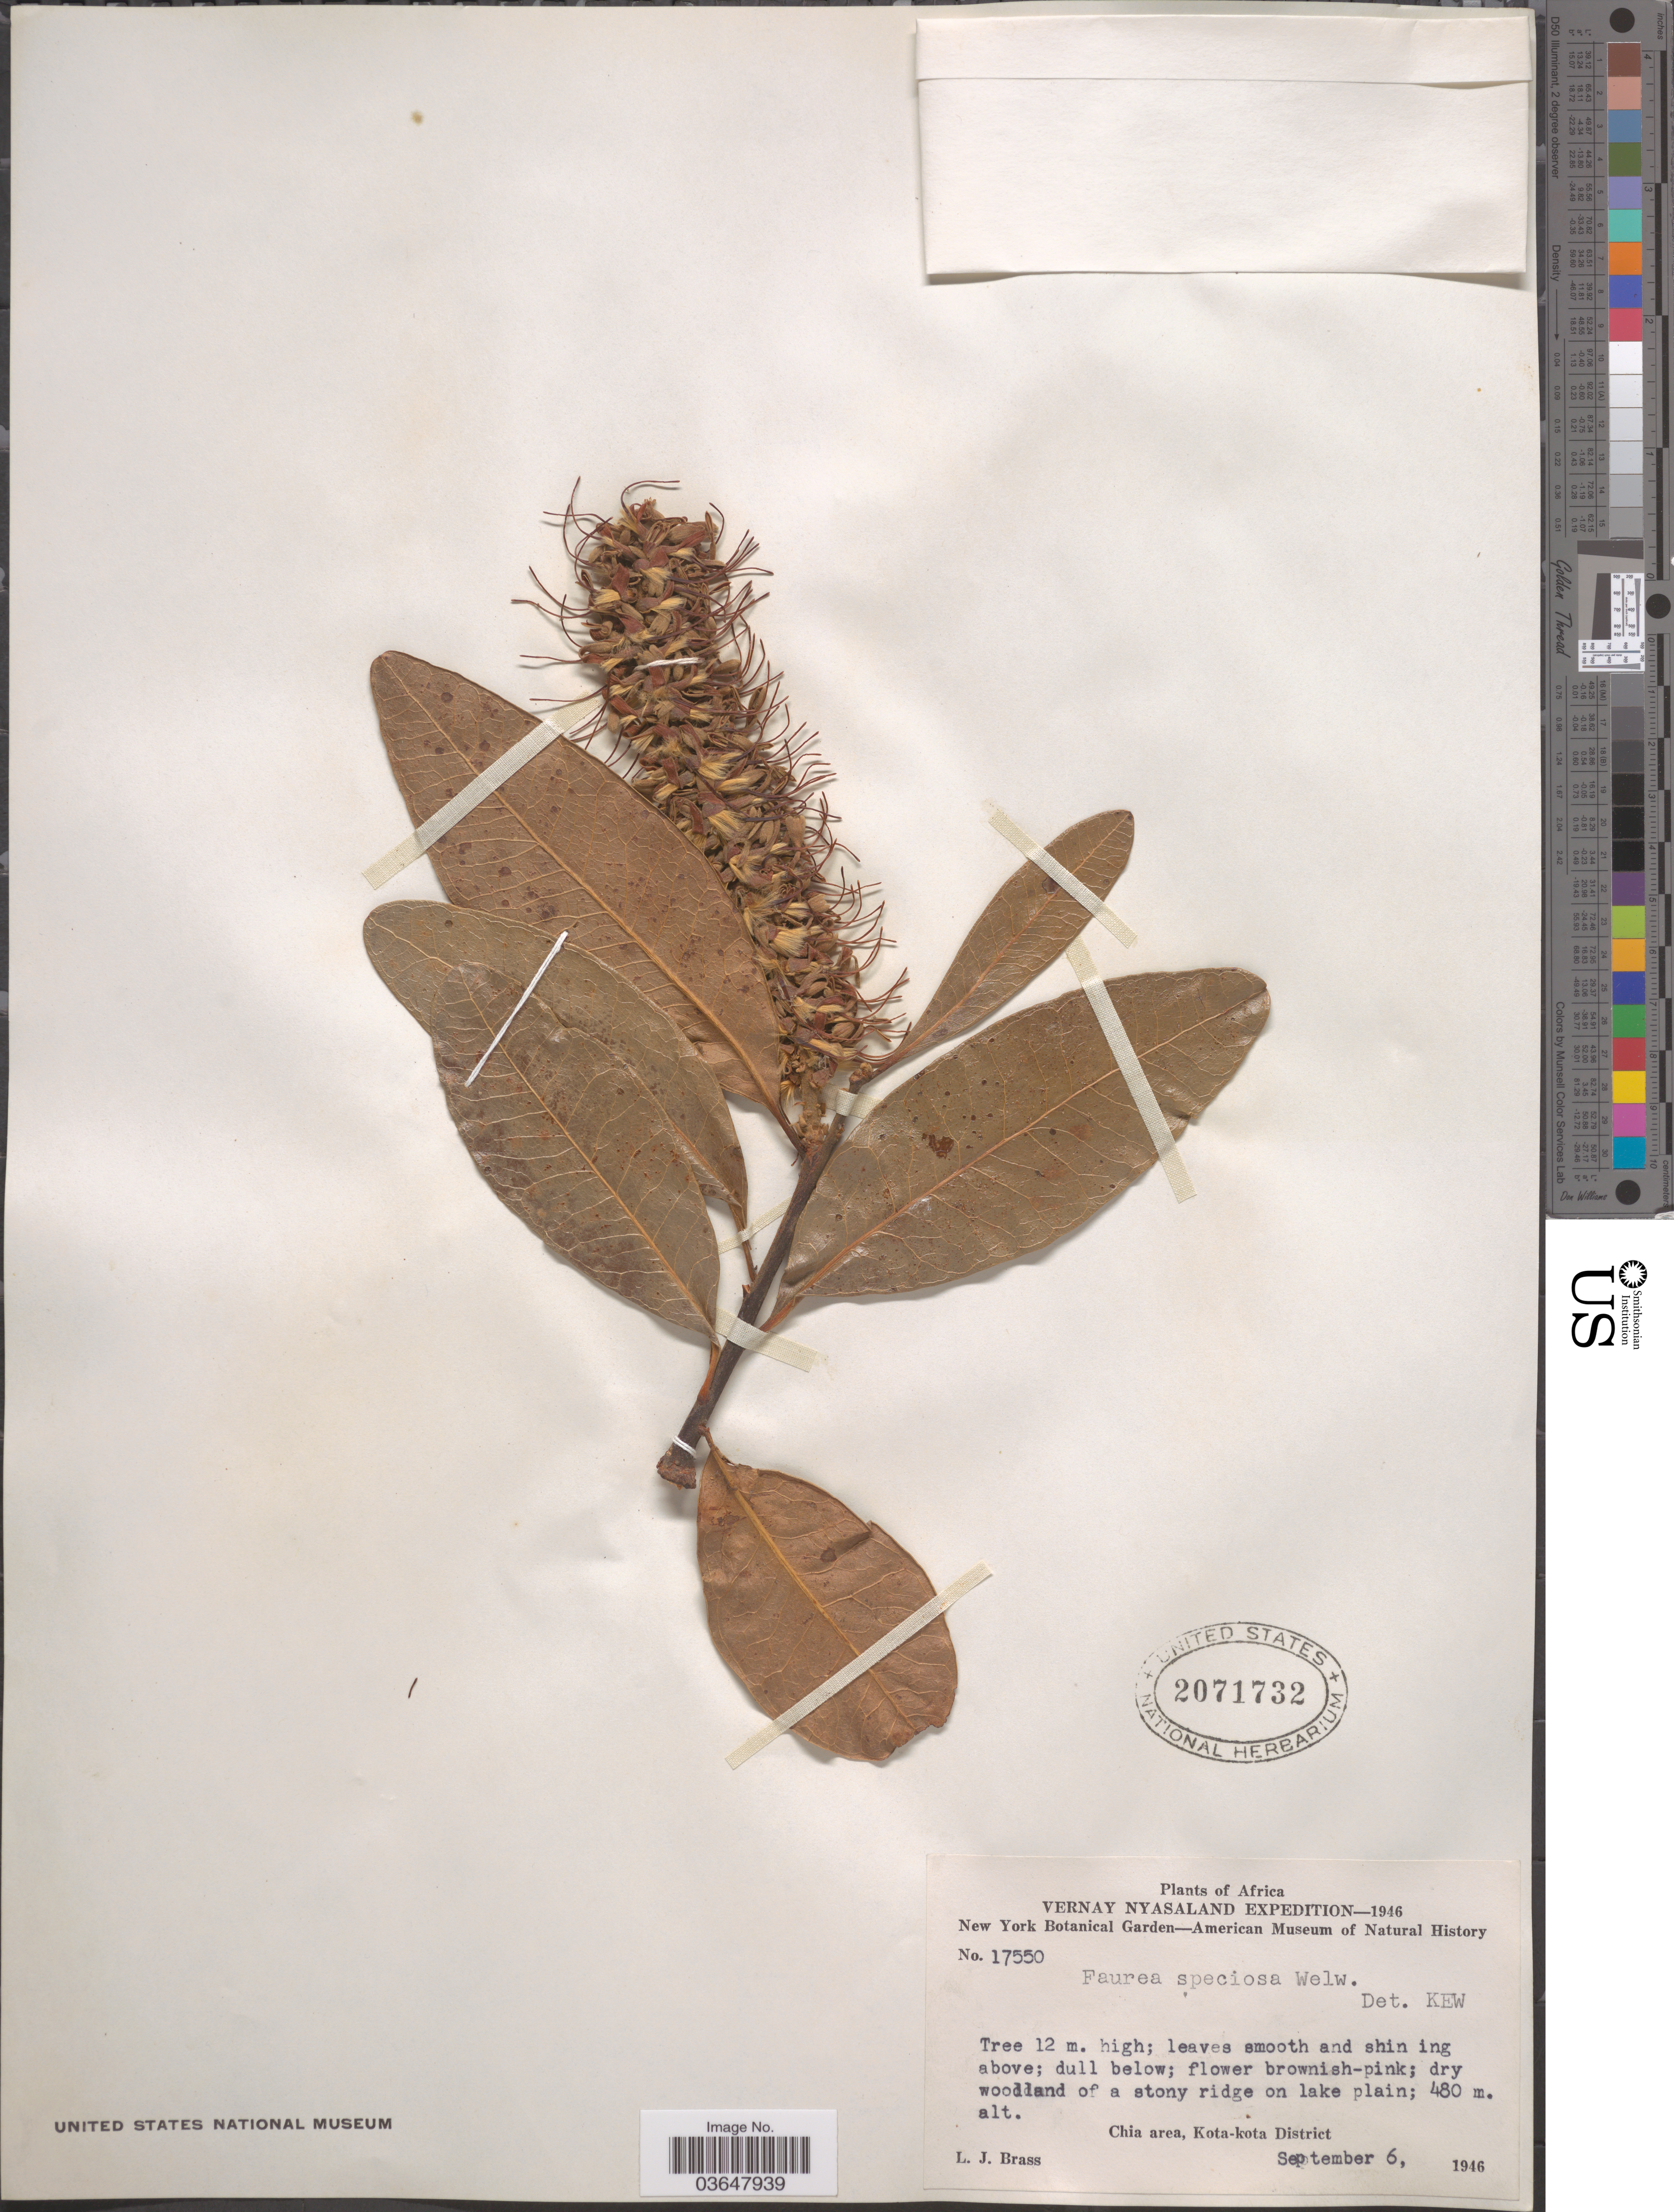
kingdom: Plantae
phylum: Tracheophyta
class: Magnoliopsida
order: Proteales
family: Proteaceae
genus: Faurea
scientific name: Faurea speciosa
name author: Welw.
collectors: L. J. Brass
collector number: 17550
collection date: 1946-09-06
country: Malawi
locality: Vernay Nyasaland. Chia area, Kota-kota District.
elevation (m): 480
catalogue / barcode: US 2071732